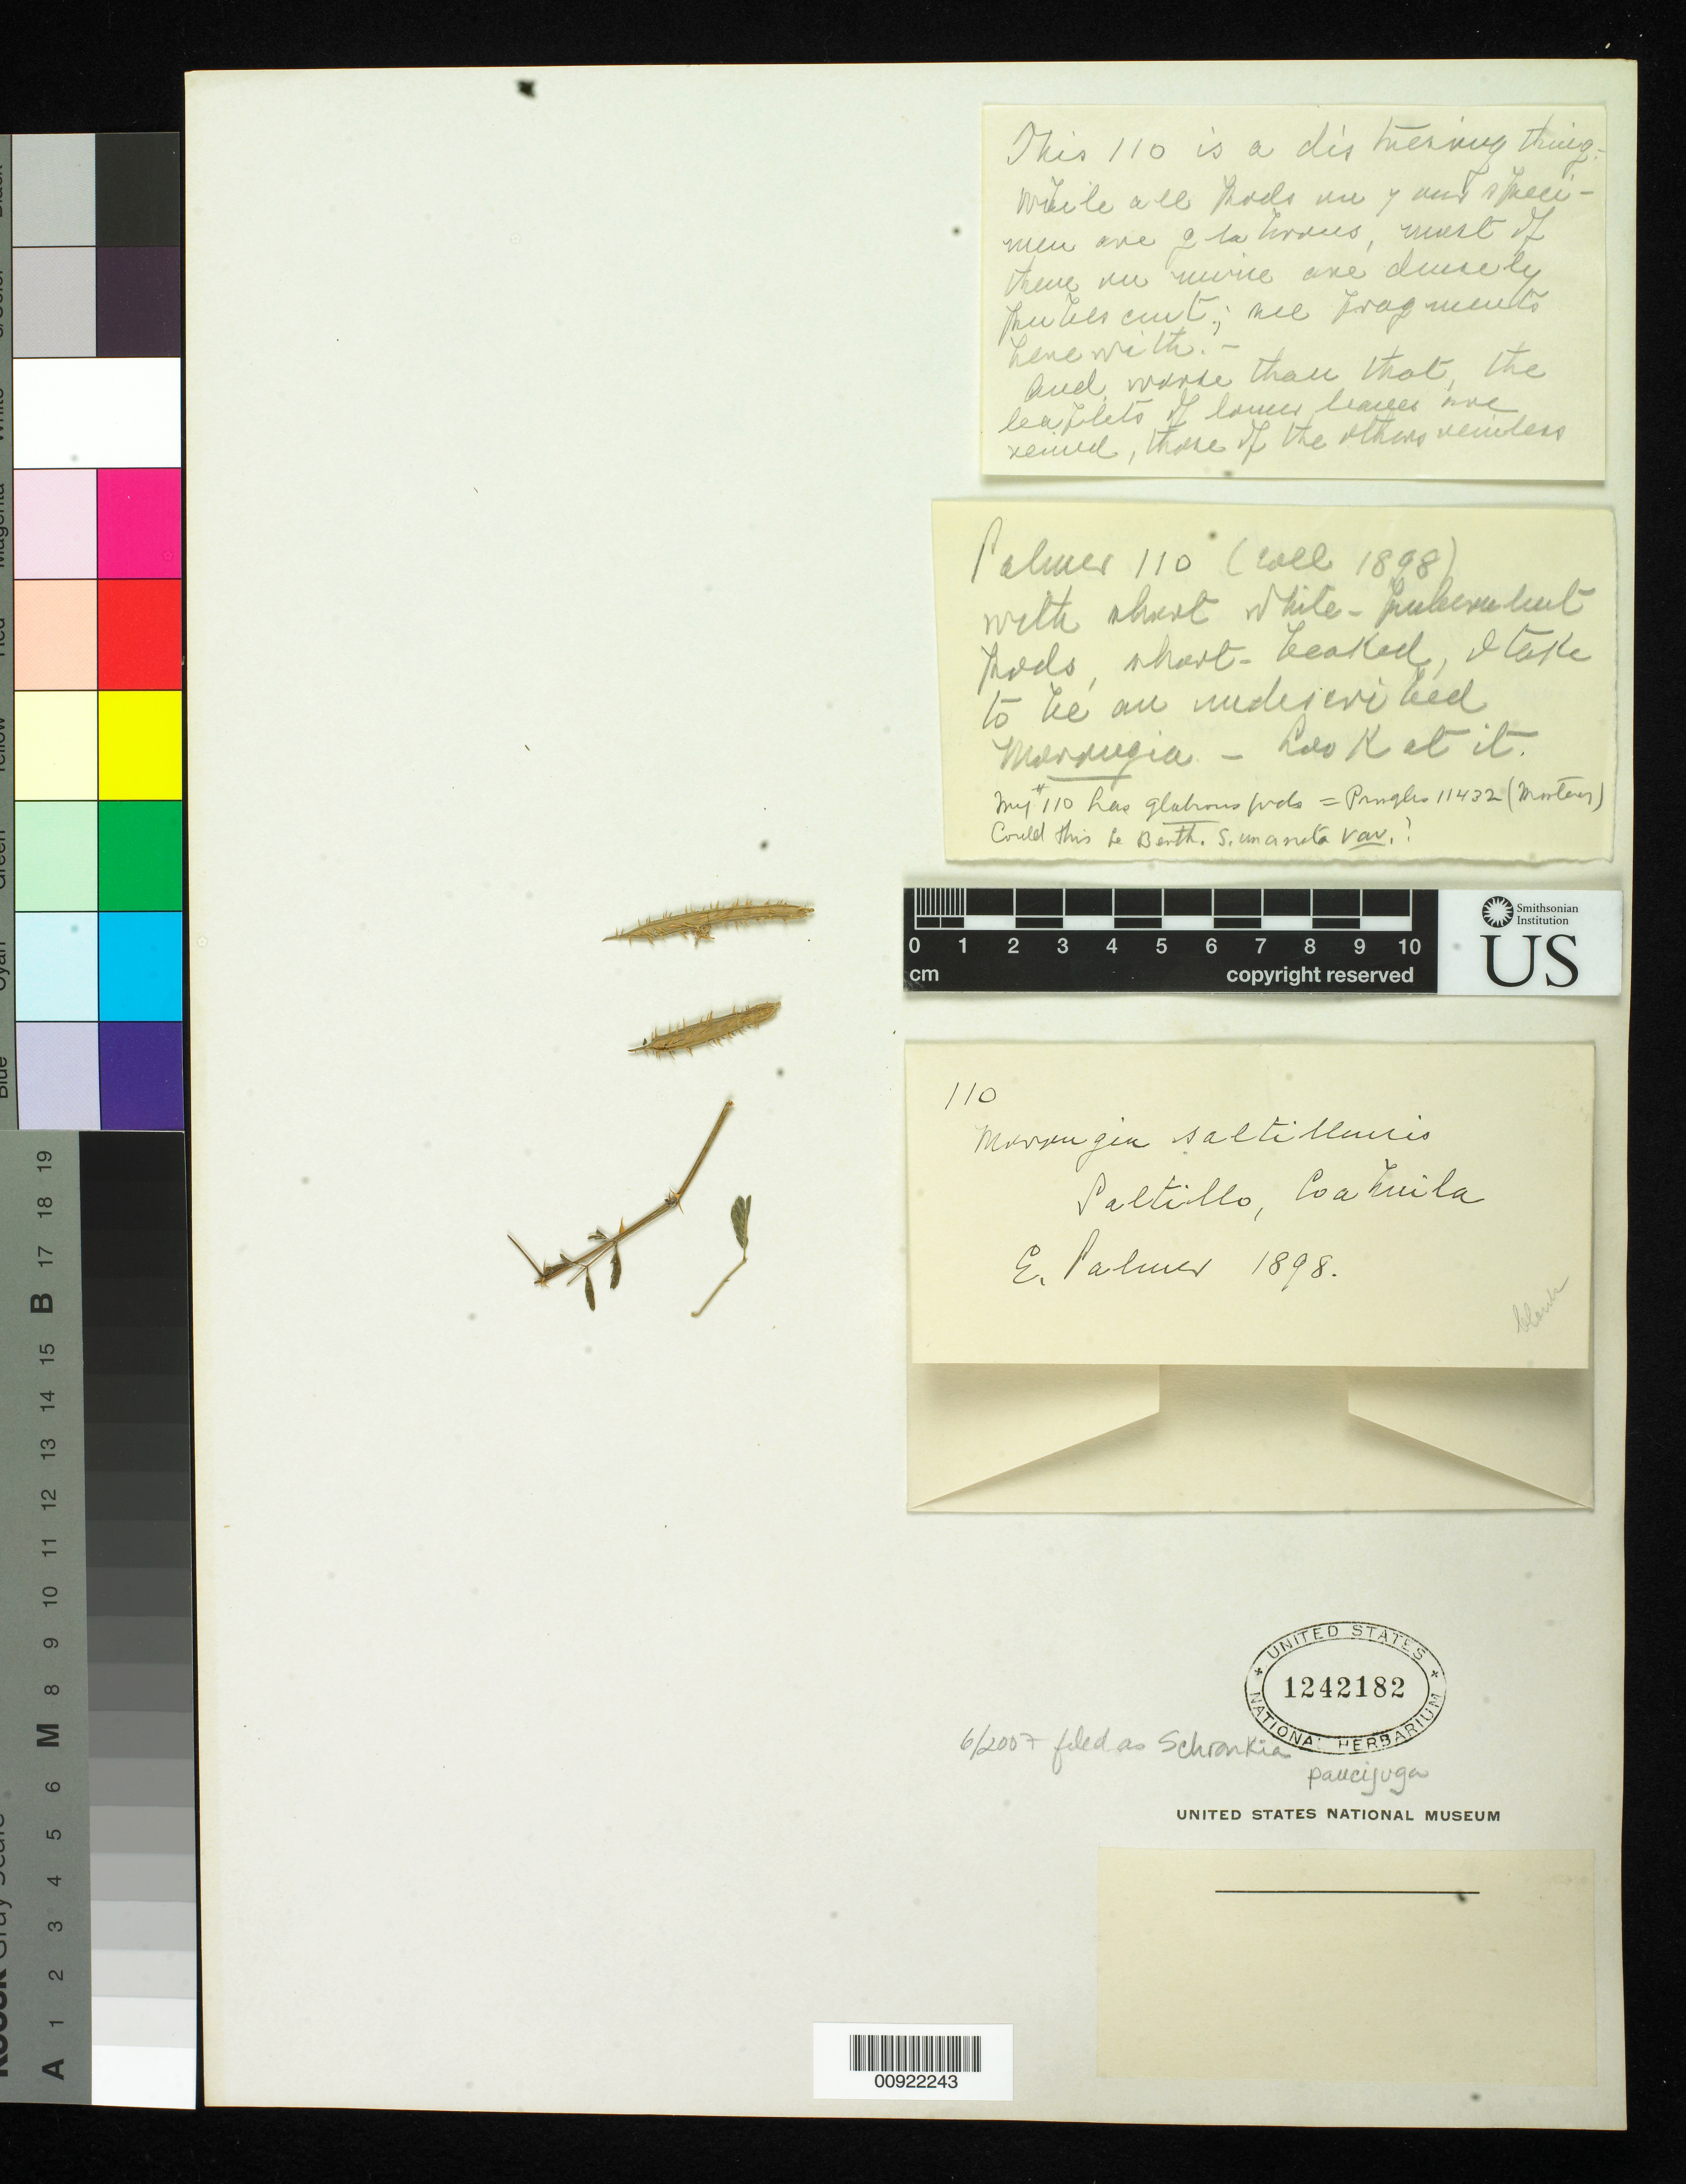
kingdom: Plantae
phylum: Tracheophyta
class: Magnoliopsida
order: Fabales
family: Fabaceae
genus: Mimosa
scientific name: Mimosa paucijuga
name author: (Britton & Rose) B.L. Turner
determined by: Strong, M. T., (US), Smithsonian Institution - National Museum of Natural History (UNITED STATES)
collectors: E. Palmer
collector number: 110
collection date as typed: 1898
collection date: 1898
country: Mexico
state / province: Coahuila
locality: Saltillo, Coahuila.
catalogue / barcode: US 1242182